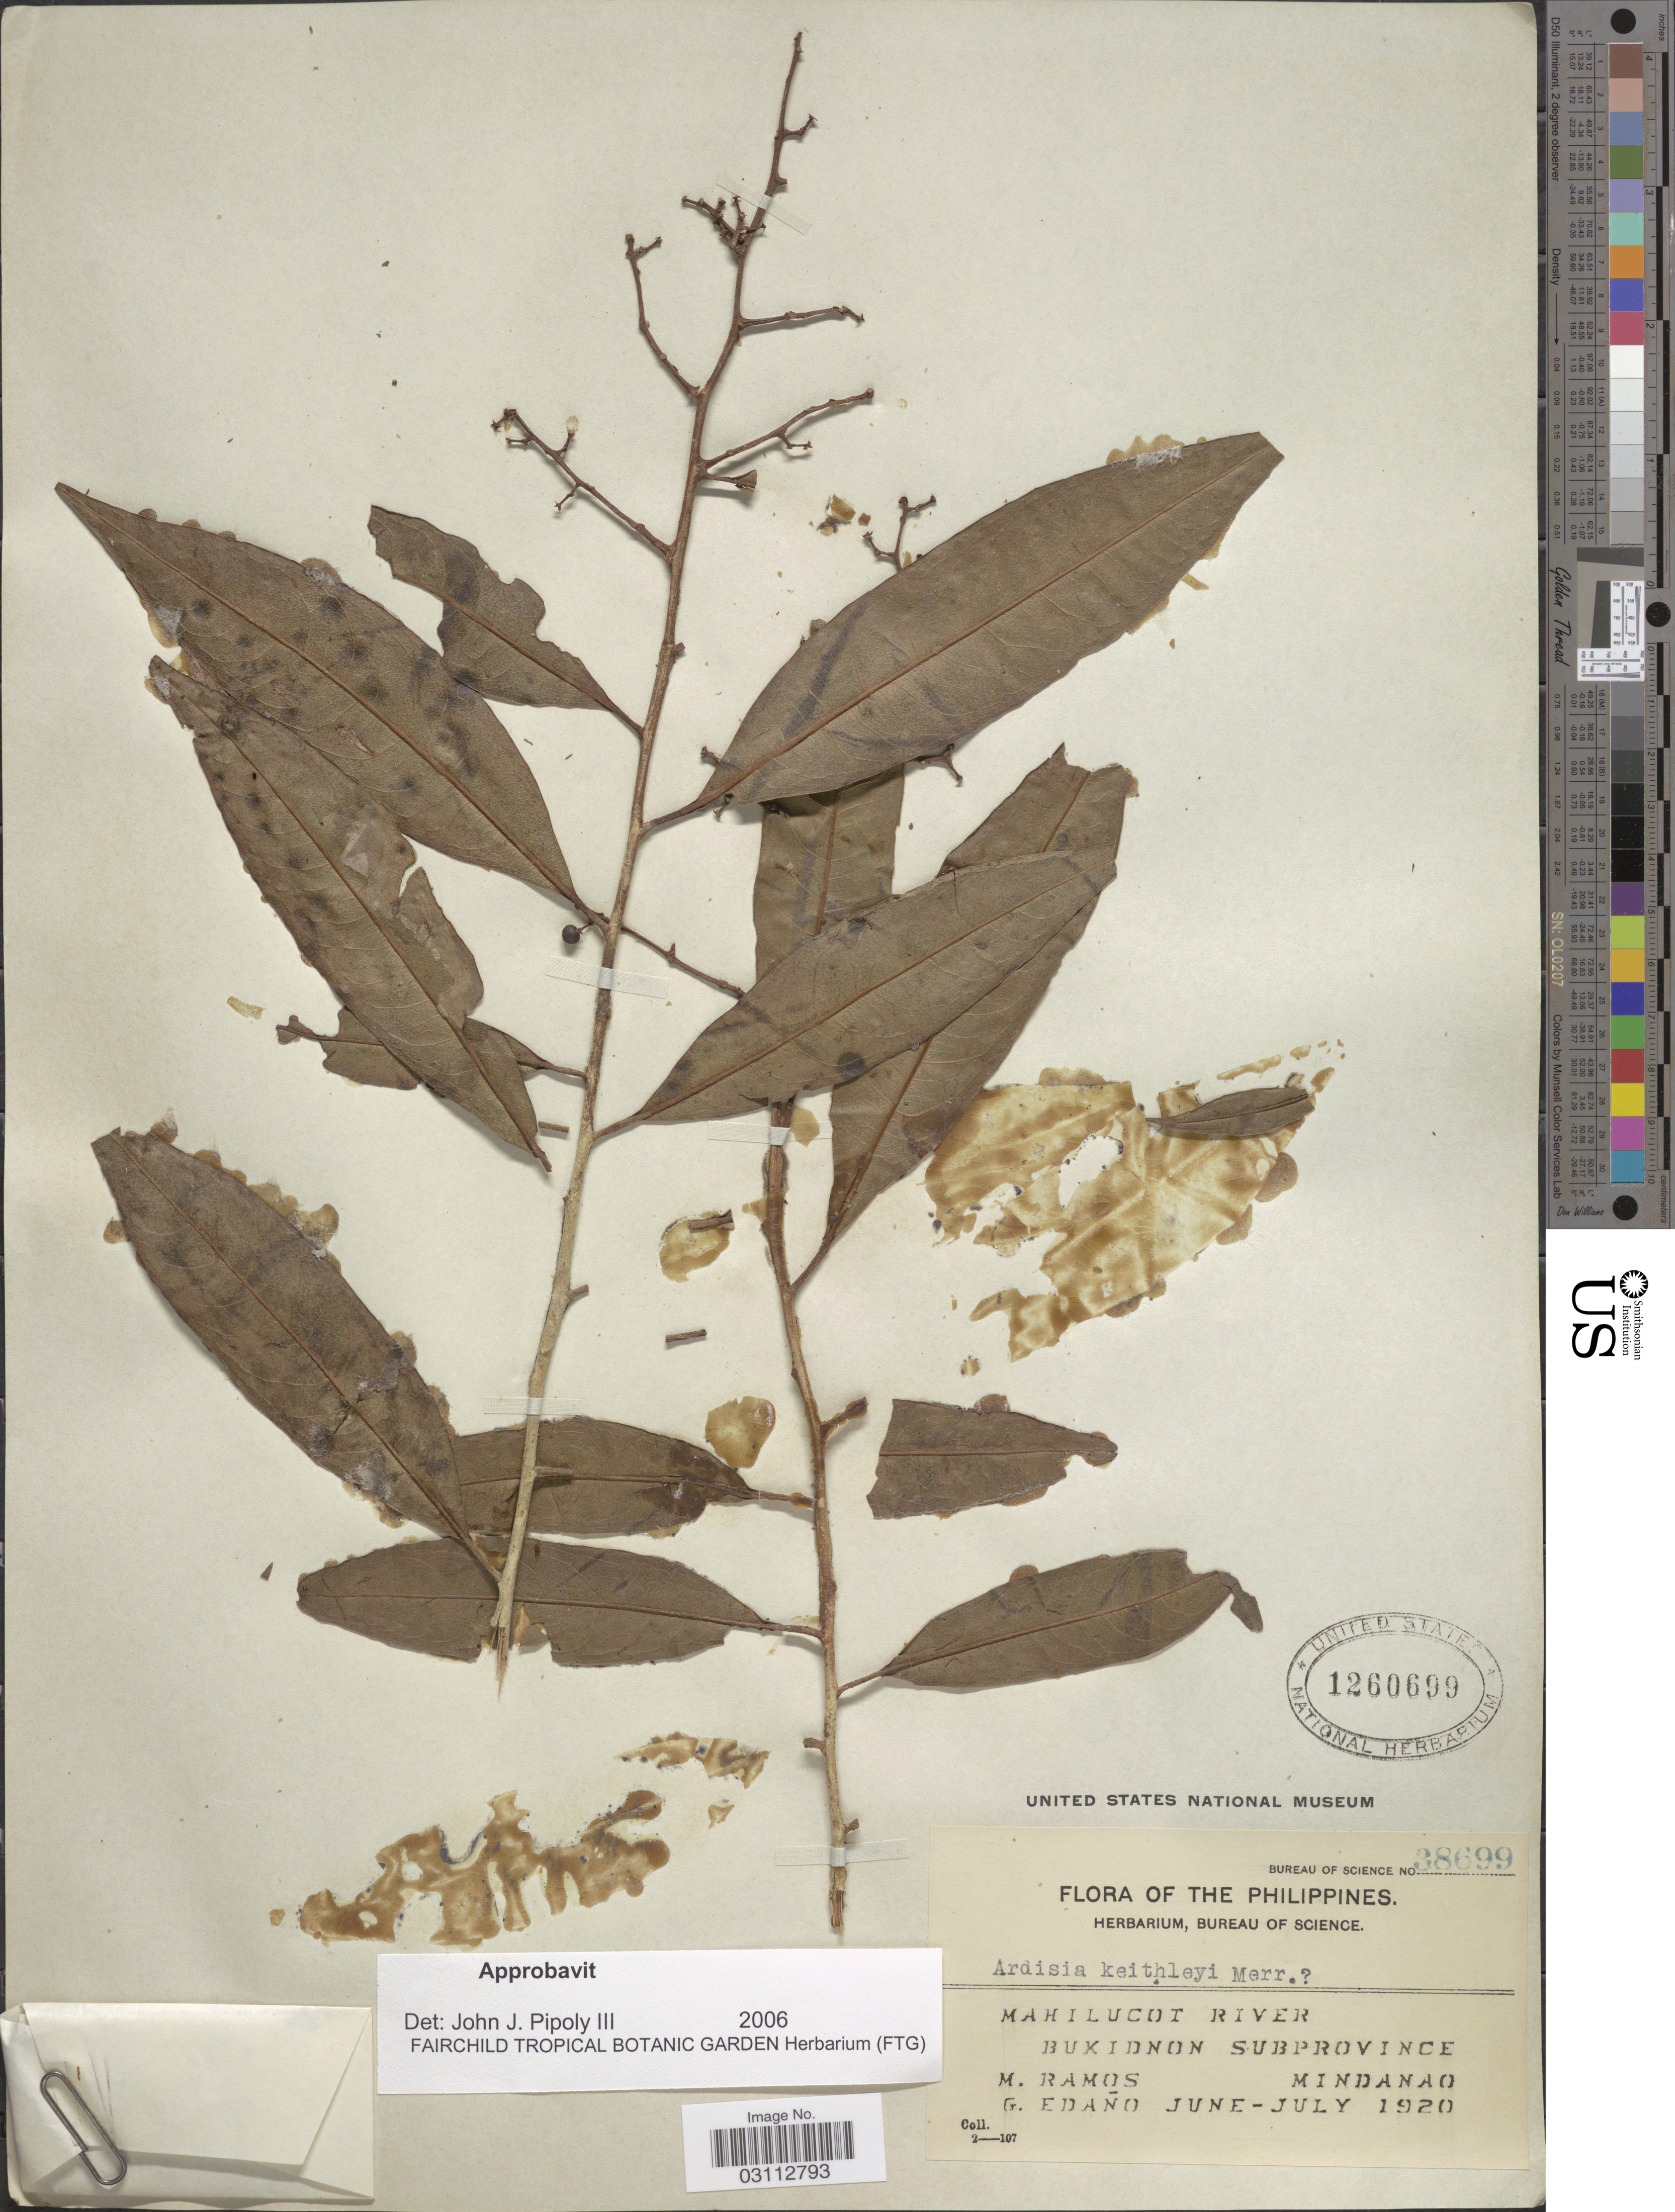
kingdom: Plantae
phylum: Tracheophyta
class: Magnoliopsida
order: Ericales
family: Primulaceae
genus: Ardisia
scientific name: Ardisia keithleyi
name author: Merr.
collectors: M. Ramos & G. Edaño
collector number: Bureau of Science 38699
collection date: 1920-06/1920-07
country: Philippines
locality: Mahilucot River. Bukidnon Subprovince. Mindanao.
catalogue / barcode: US 1260699